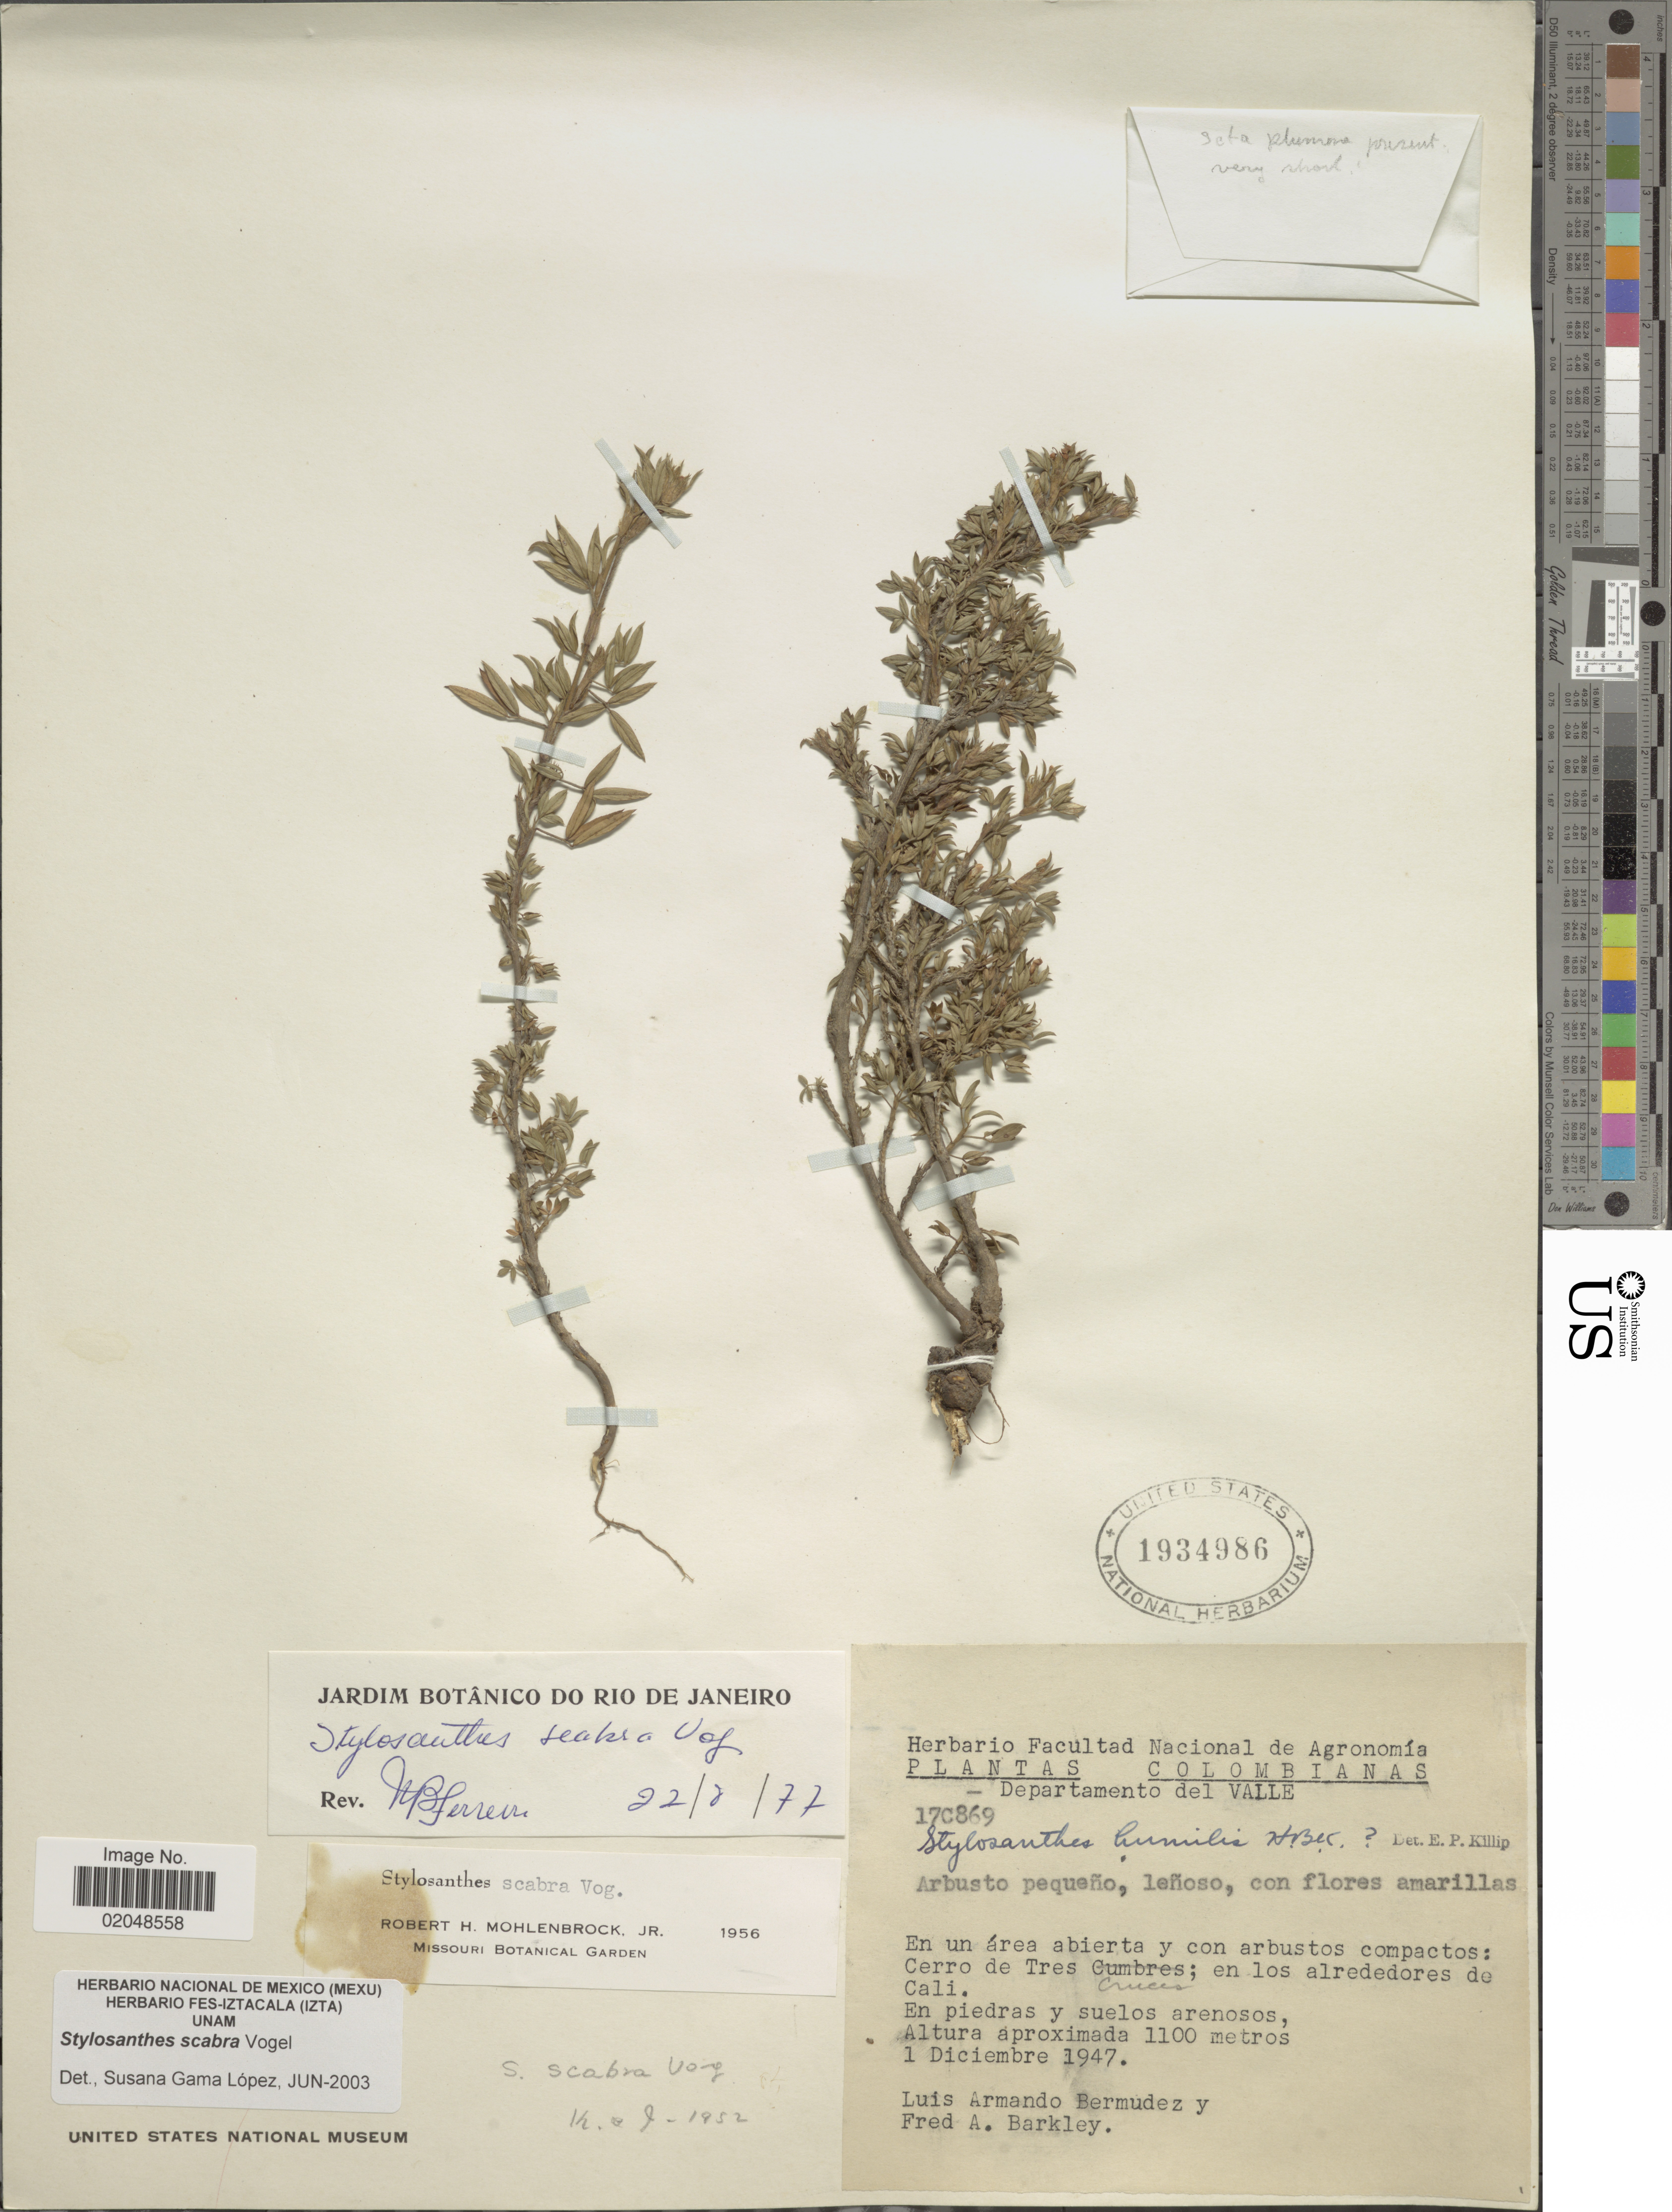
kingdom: Plantae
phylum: Tracheophyta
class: Magnoliopsida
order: Fabales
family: Fabaceae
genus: Stylosanthes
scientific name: Stylosanthes scabra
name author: Vogel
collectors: L. Bermudez & F. A. Barkley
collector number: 17C869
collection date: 1947-12-01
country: Colombia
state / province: Valle del Cauca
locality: Cerro de Tres Cruces; en los alrededores de Cali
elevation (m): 1100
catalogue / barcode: US 1934986